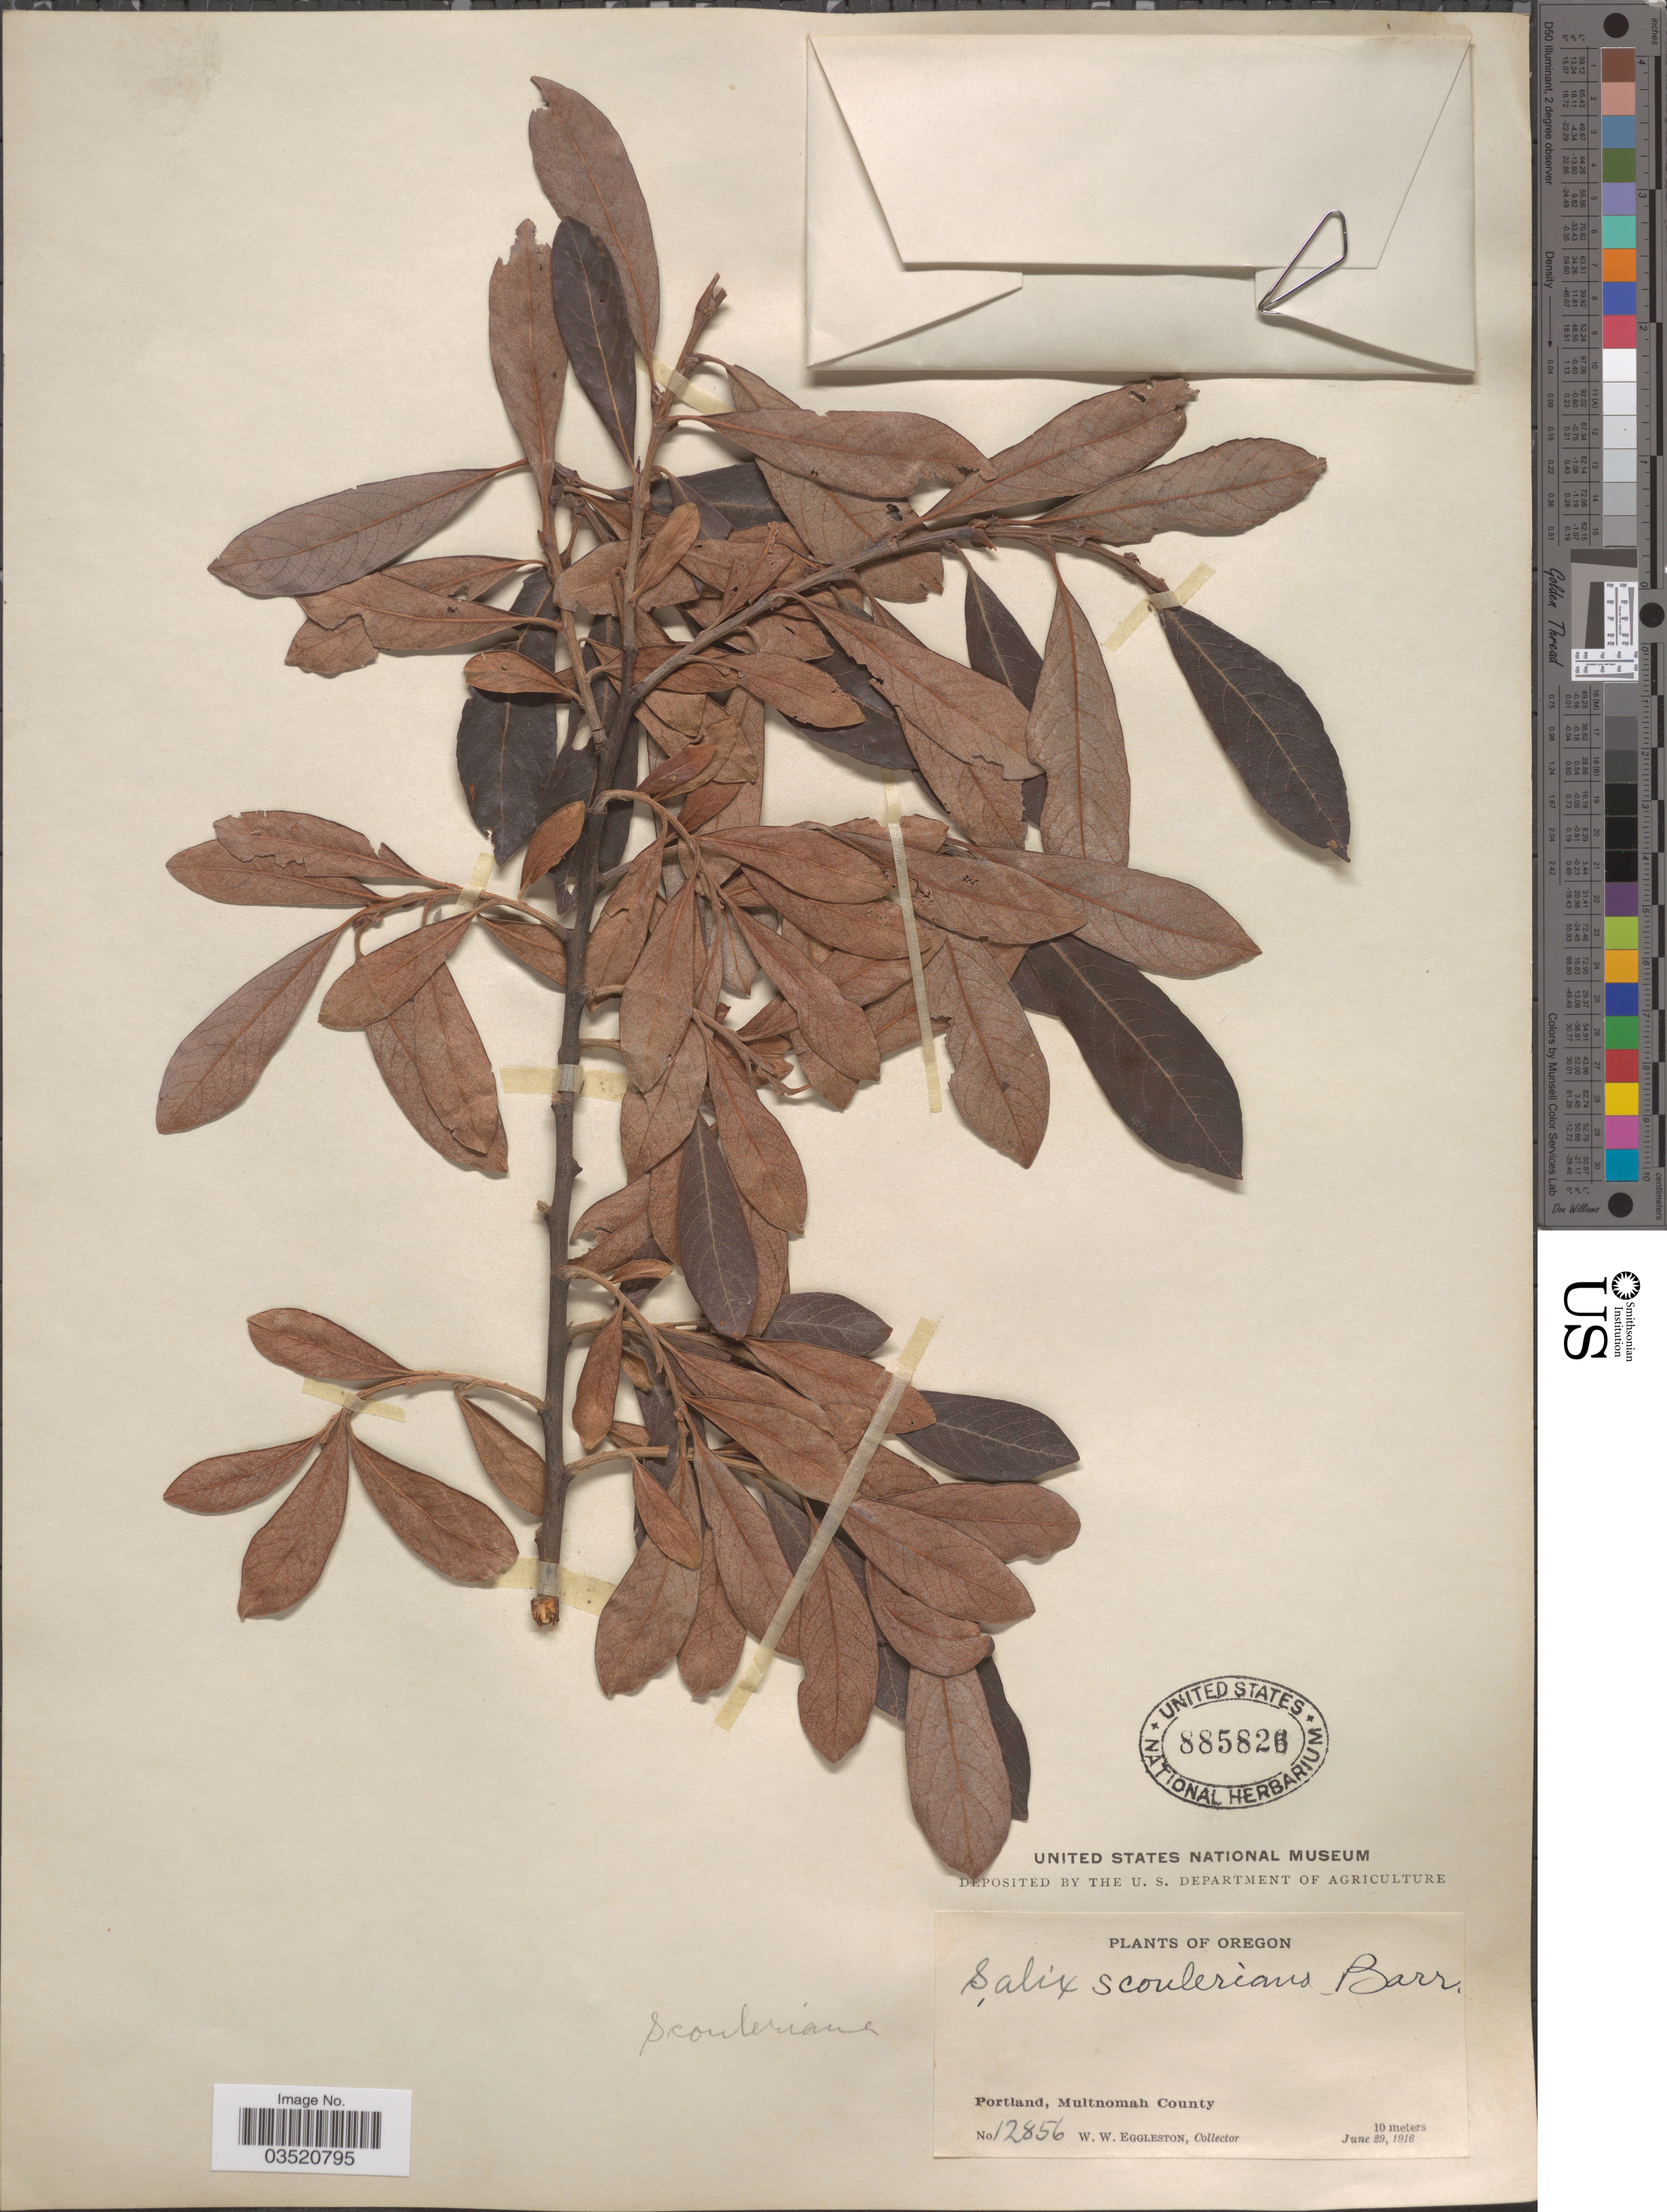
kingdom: Plantae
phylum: Tracheophyta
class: Magnoliopsida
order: Malpighiales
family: Salicaceae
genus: Salix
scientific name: Salix scouleriana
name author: Barratt ex Hook.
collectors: W. W. Eggleston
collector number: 12856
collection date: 1916-06-29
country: United States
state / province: Oregon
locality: Portland, Multnomah County.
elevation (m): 10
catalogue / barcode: US 885826